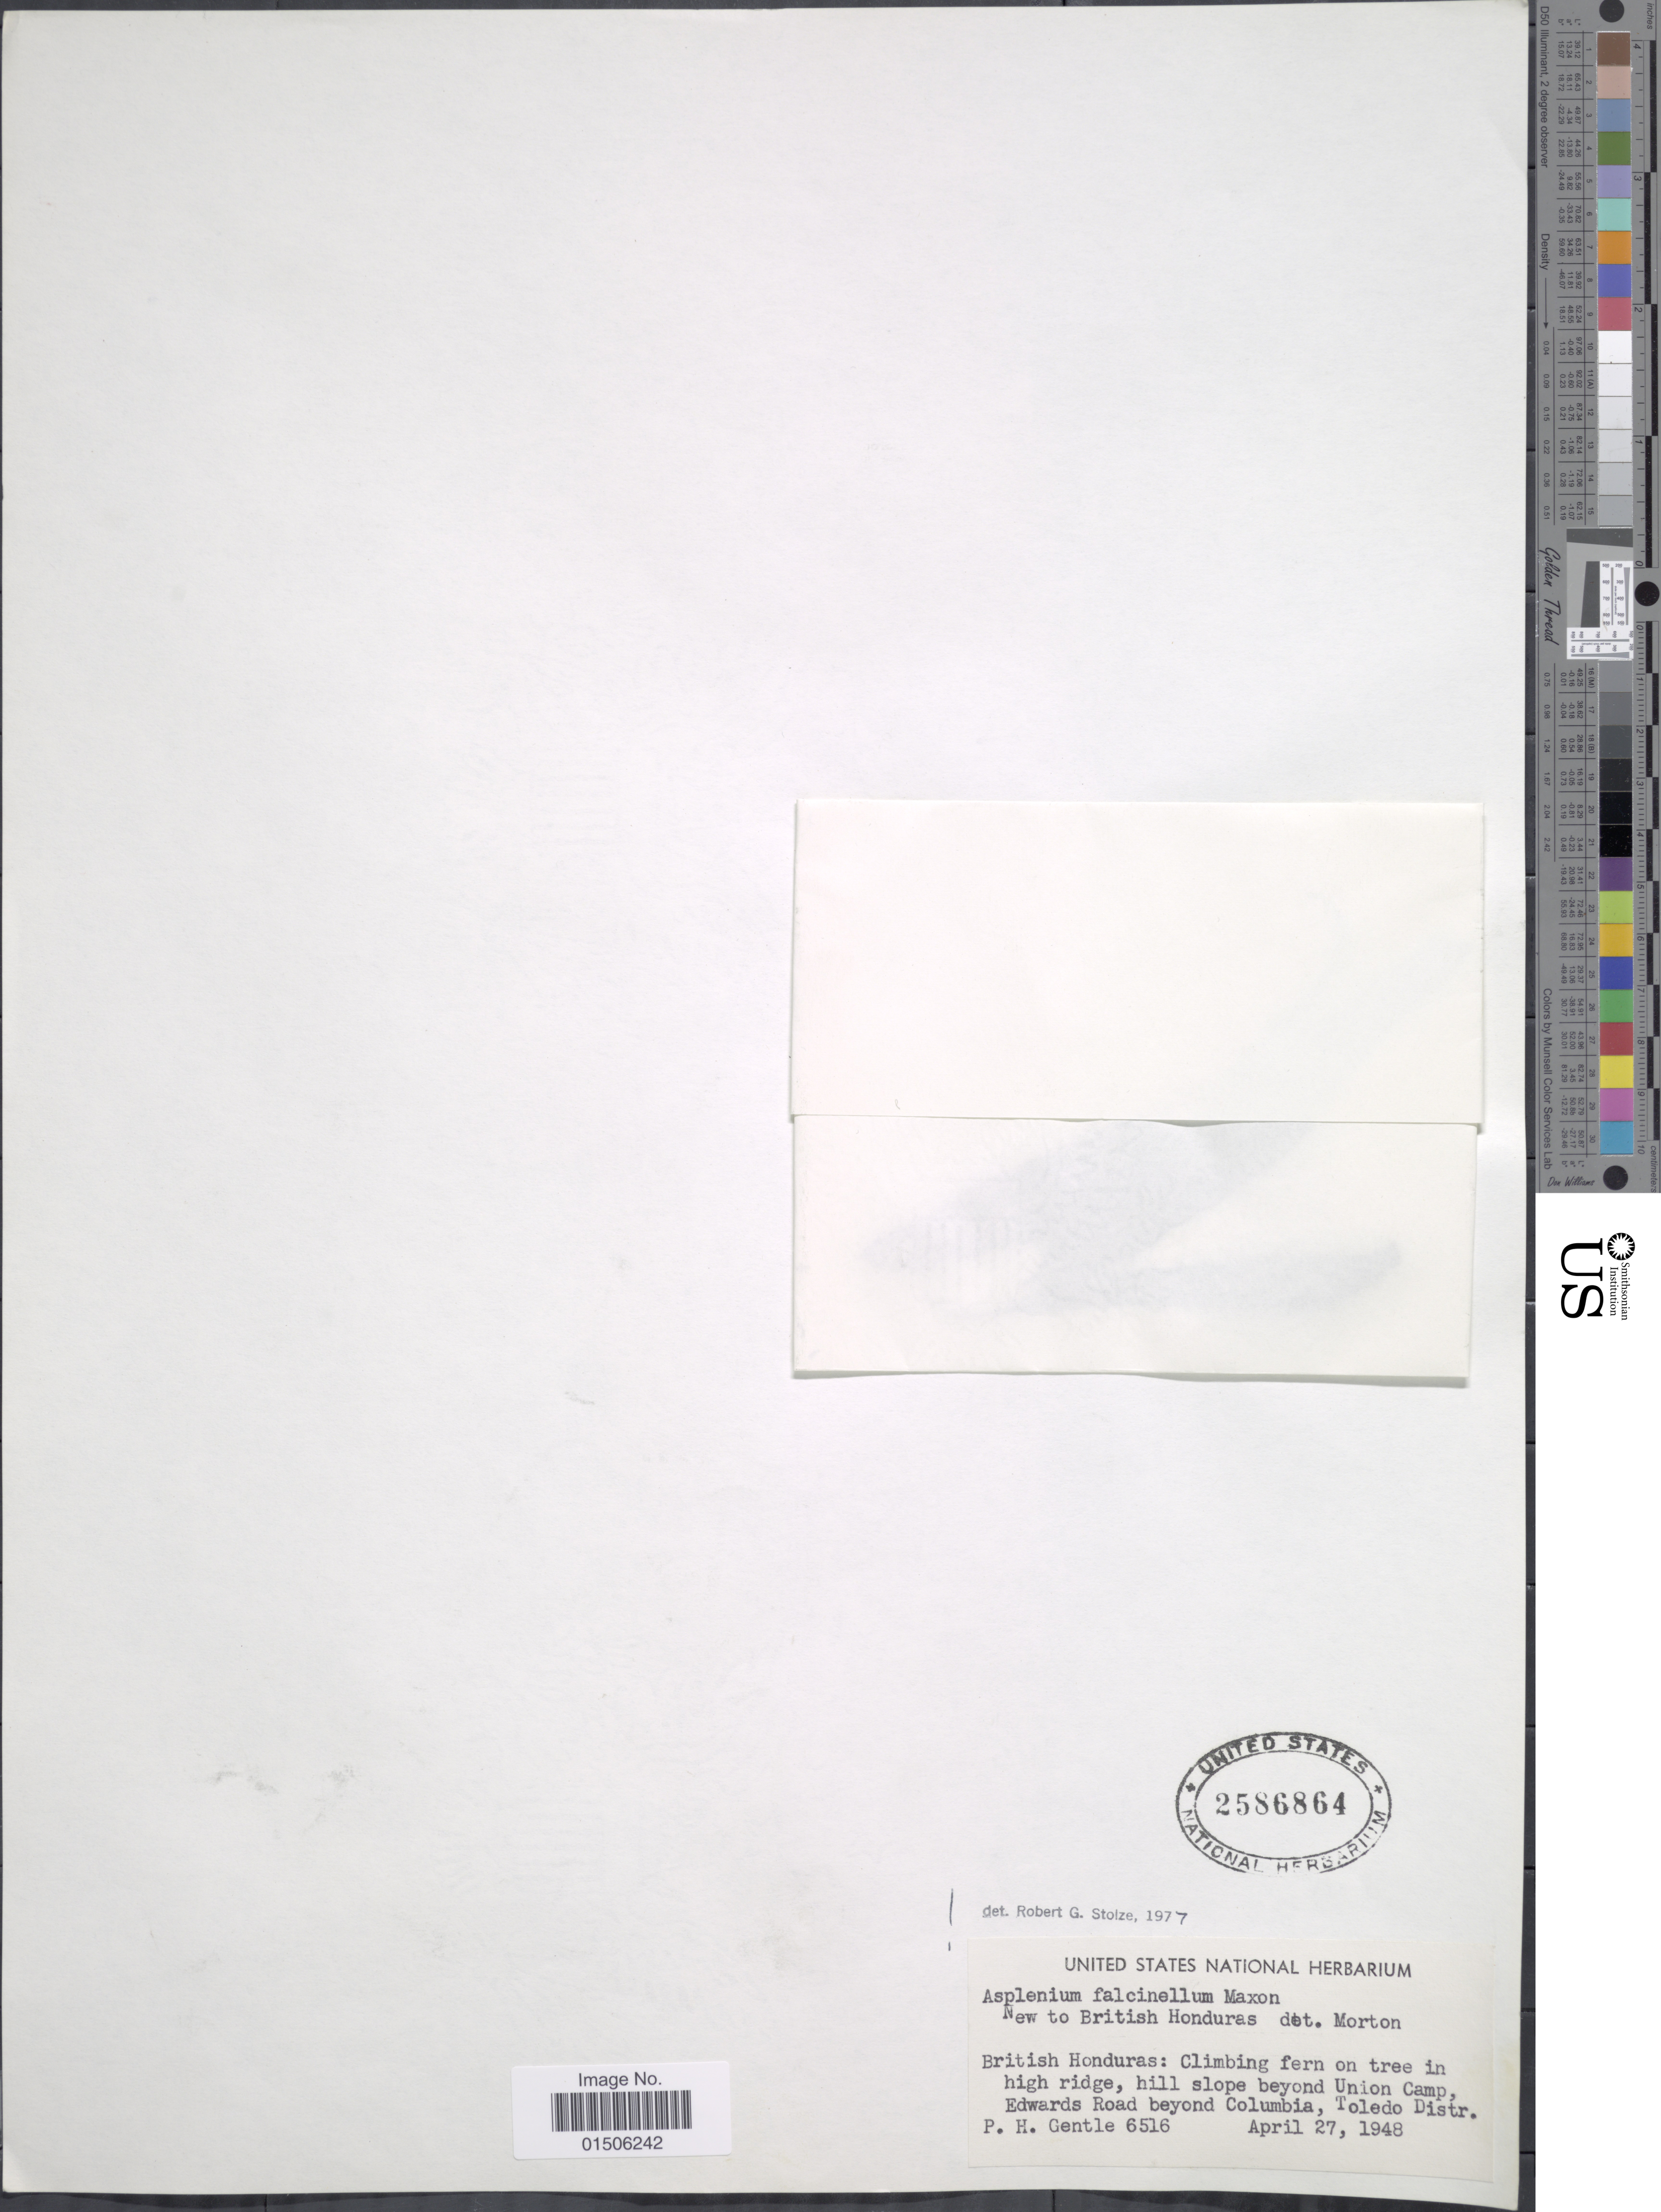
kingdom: Plantae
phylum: Tracheophyta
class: Polypodiopsida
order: Polypodiales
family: Aspleniaceae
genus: Asplenium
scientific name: Asplenium falcinellum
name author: Maxon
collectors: P. H. Gentle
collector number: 6516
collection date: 1948-04-27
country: Belize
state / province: Toledo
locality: British Honduras: Climbing fern on tree in high ridge, hill slope beyond Union Camp, Edwards Road beyond Columbia, Toledo Distr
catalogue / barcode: US 2586864